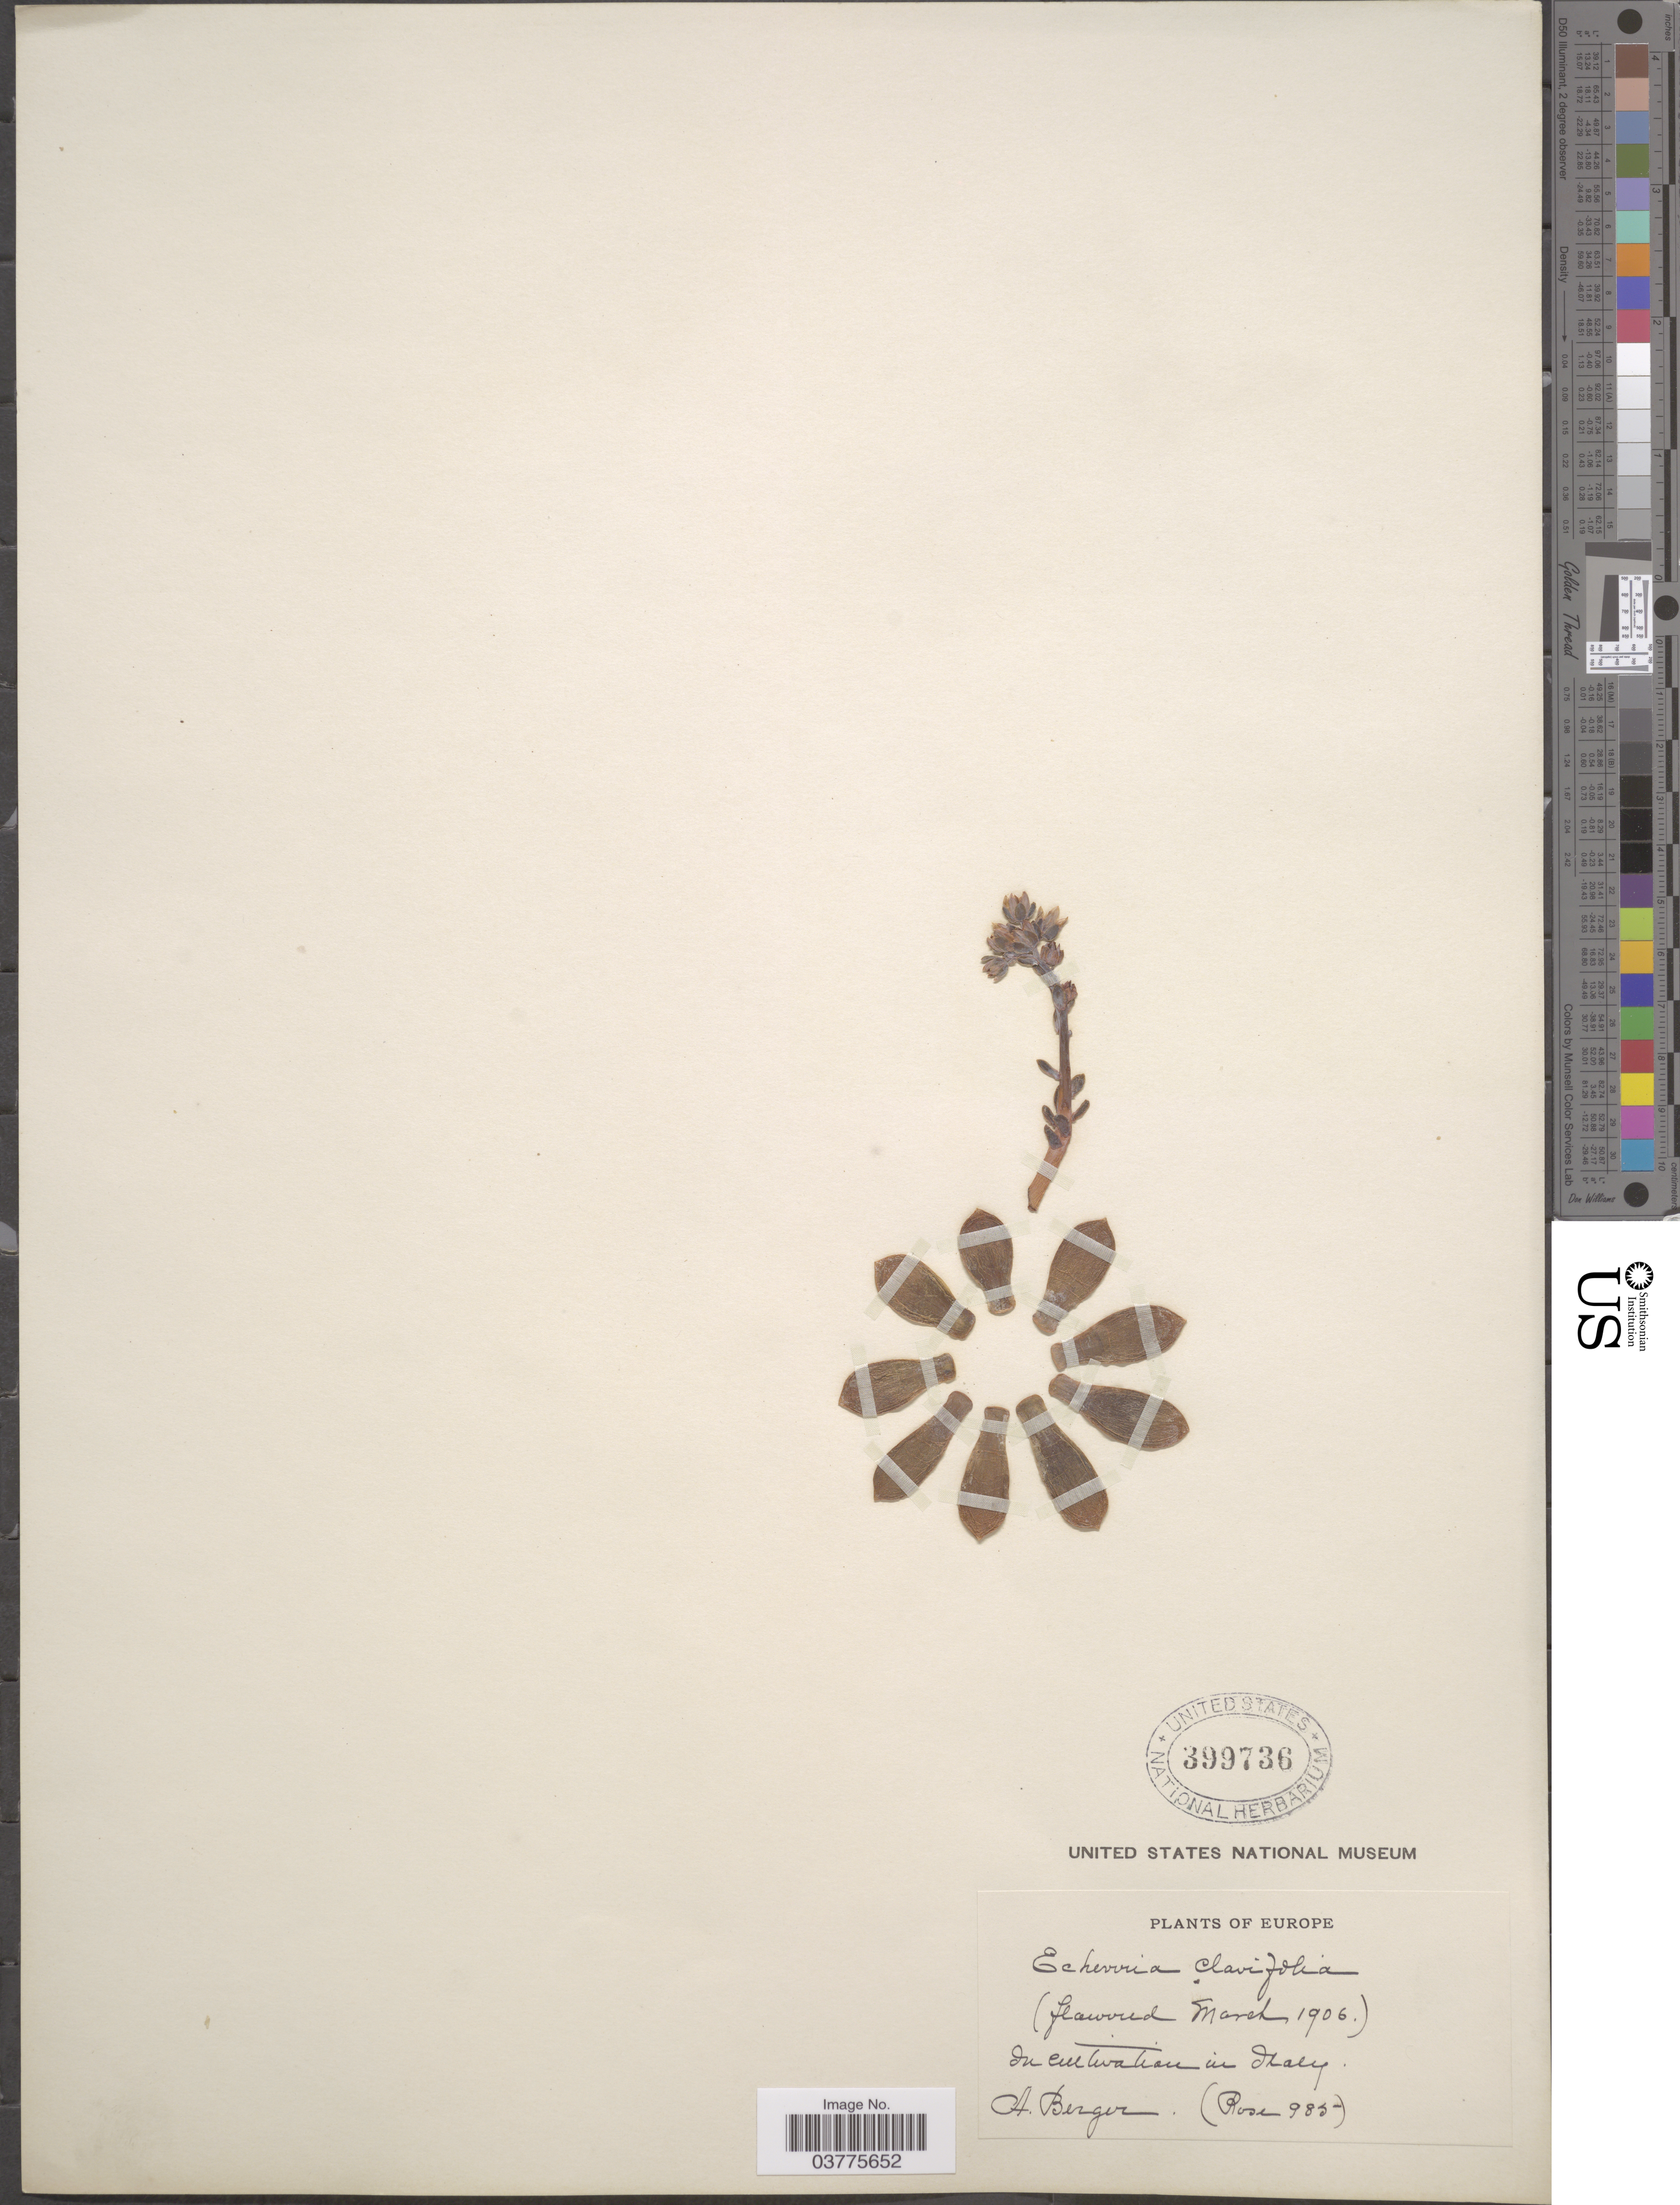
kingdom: Plantae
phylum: Tracheophyta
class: Magnoliopsida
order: Saxifragales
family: Crassulaceae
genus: Echeveria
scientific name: Echeveria x clavifolia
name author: Deleuil ex É. Morren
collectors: A. Berger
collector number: Rose985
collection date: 1906-03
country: Italy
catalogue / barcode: US 399736